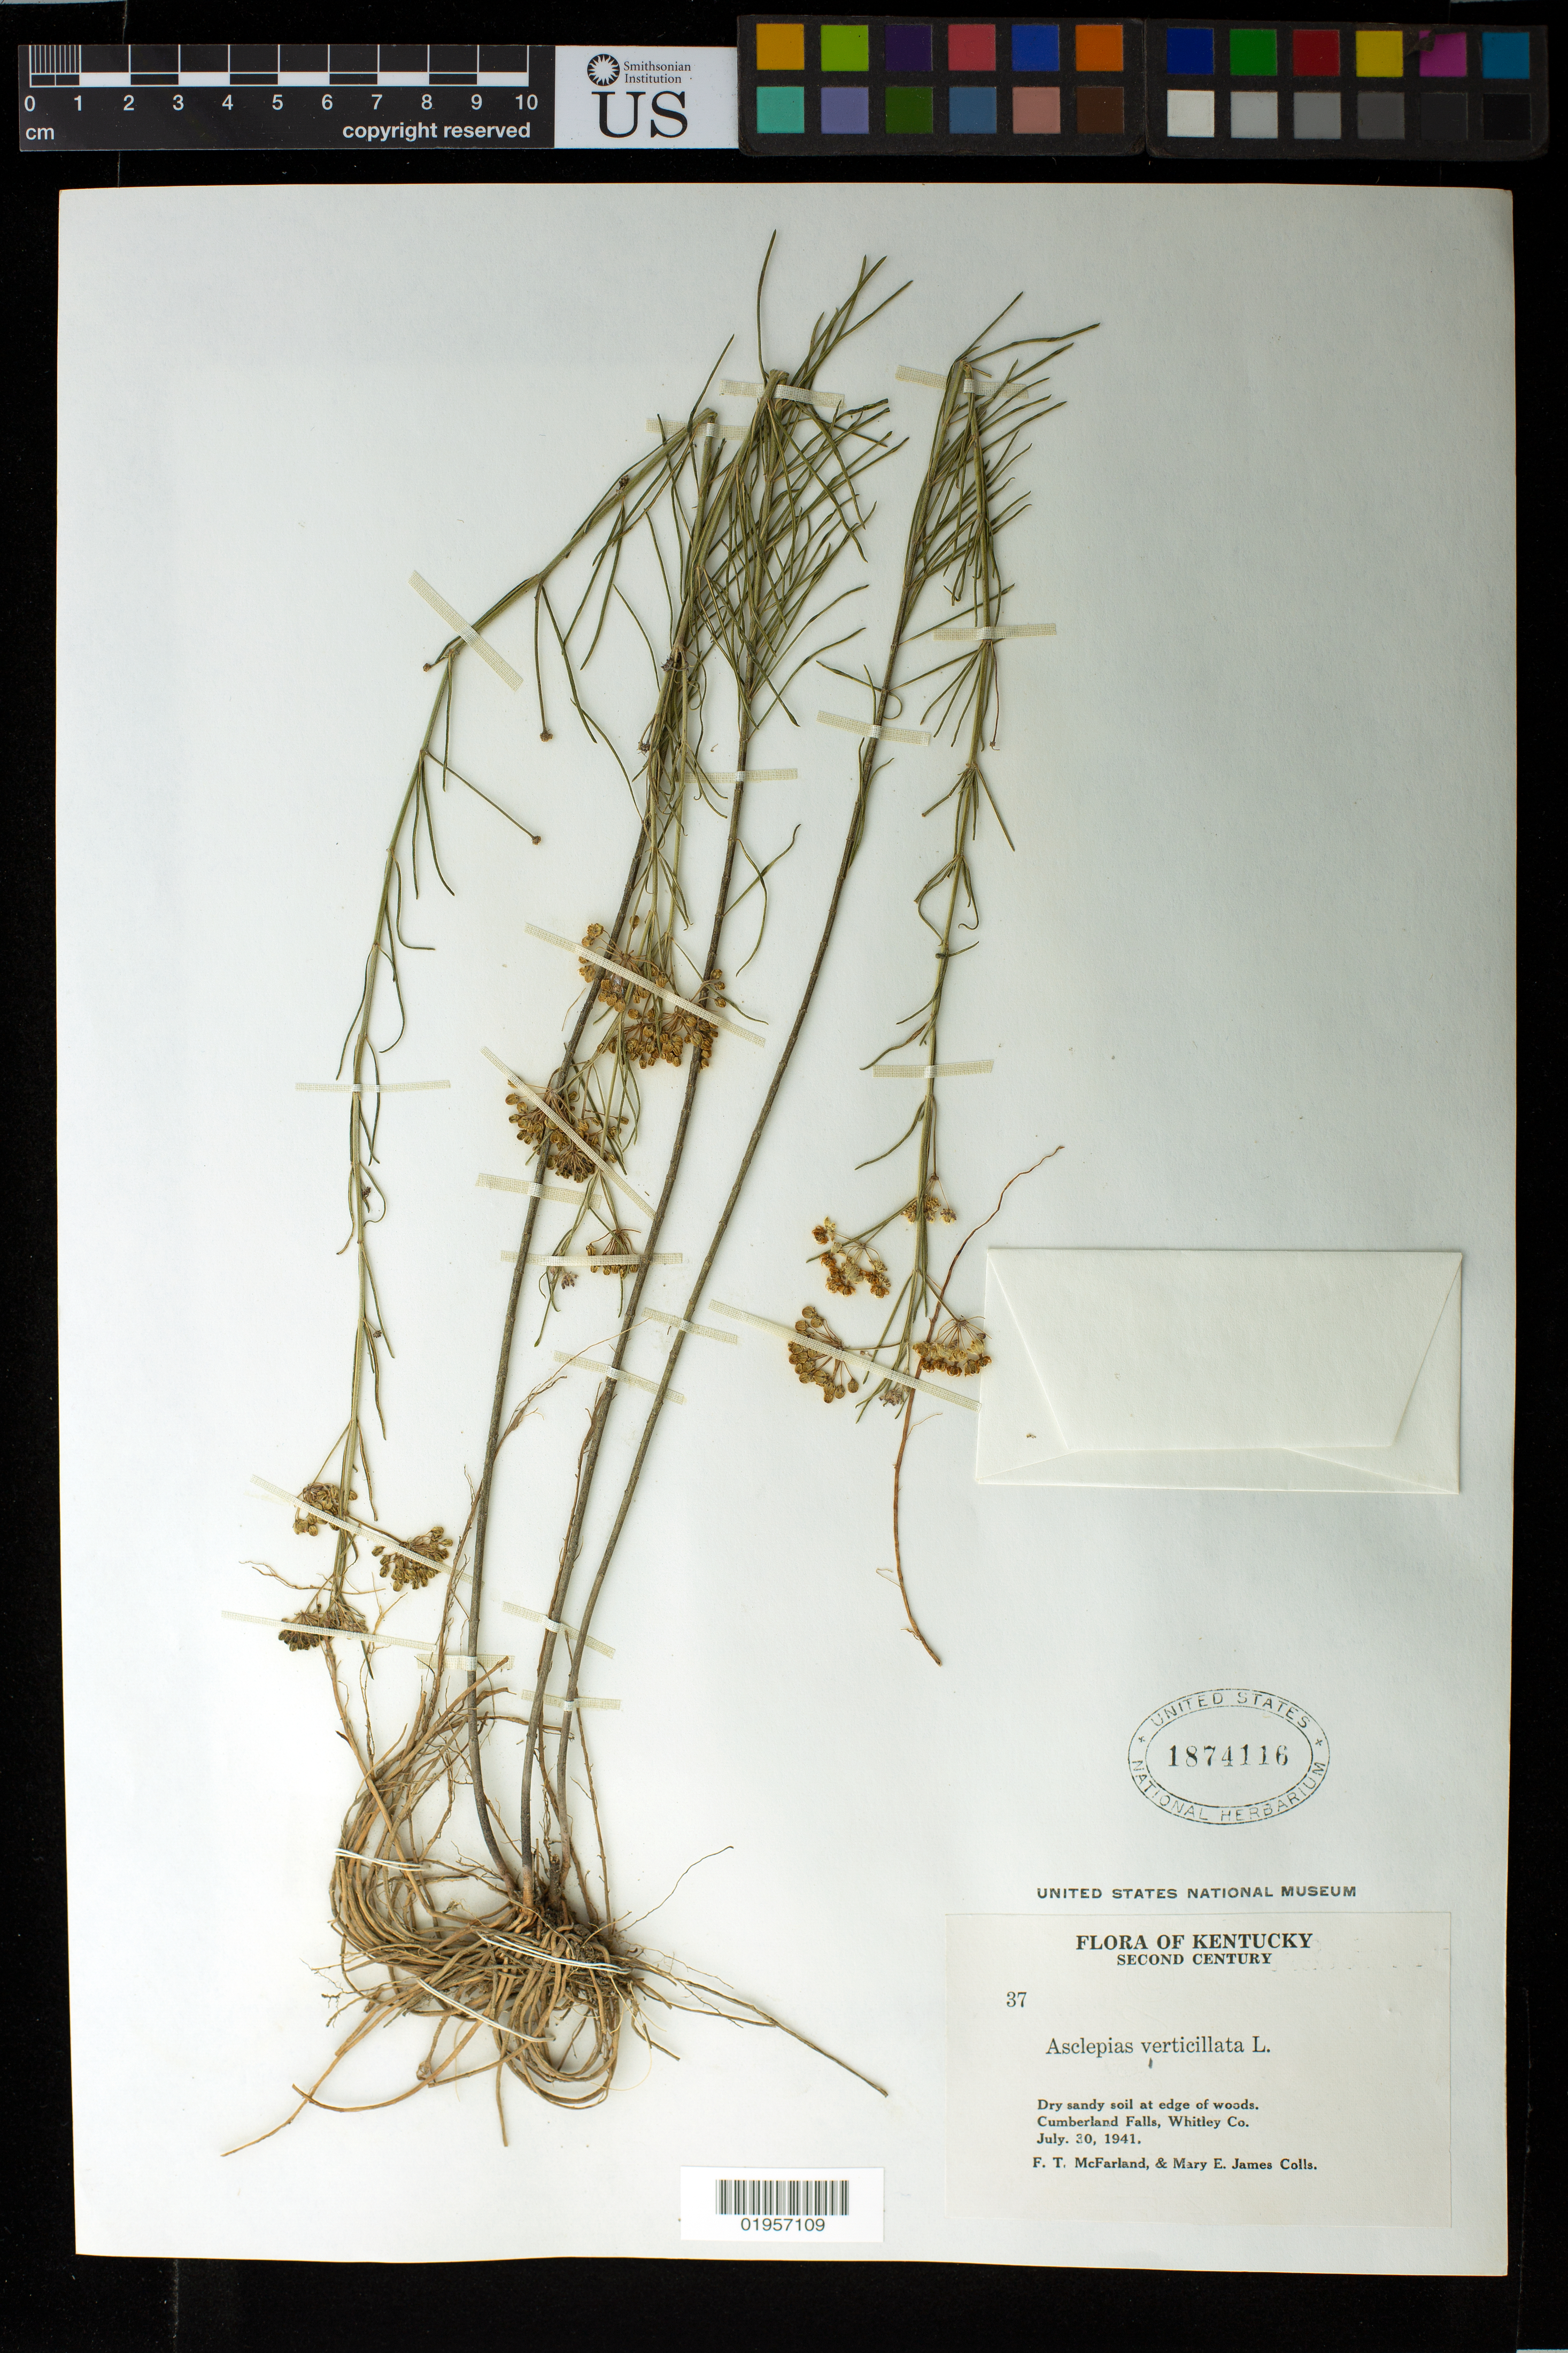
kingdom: Plantae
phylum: Tracheophyta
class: Magnoliopsida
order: Gentianales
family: Apocynaceae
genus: Asclepias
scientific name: Asclepias verticillata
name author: L.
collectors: F. McFarland & M. James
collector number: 37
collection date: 1941-07-30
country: United States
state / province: Kentucky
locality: Cumberland Falls, Whitley Co. Second Century.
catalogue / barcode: US 1874116